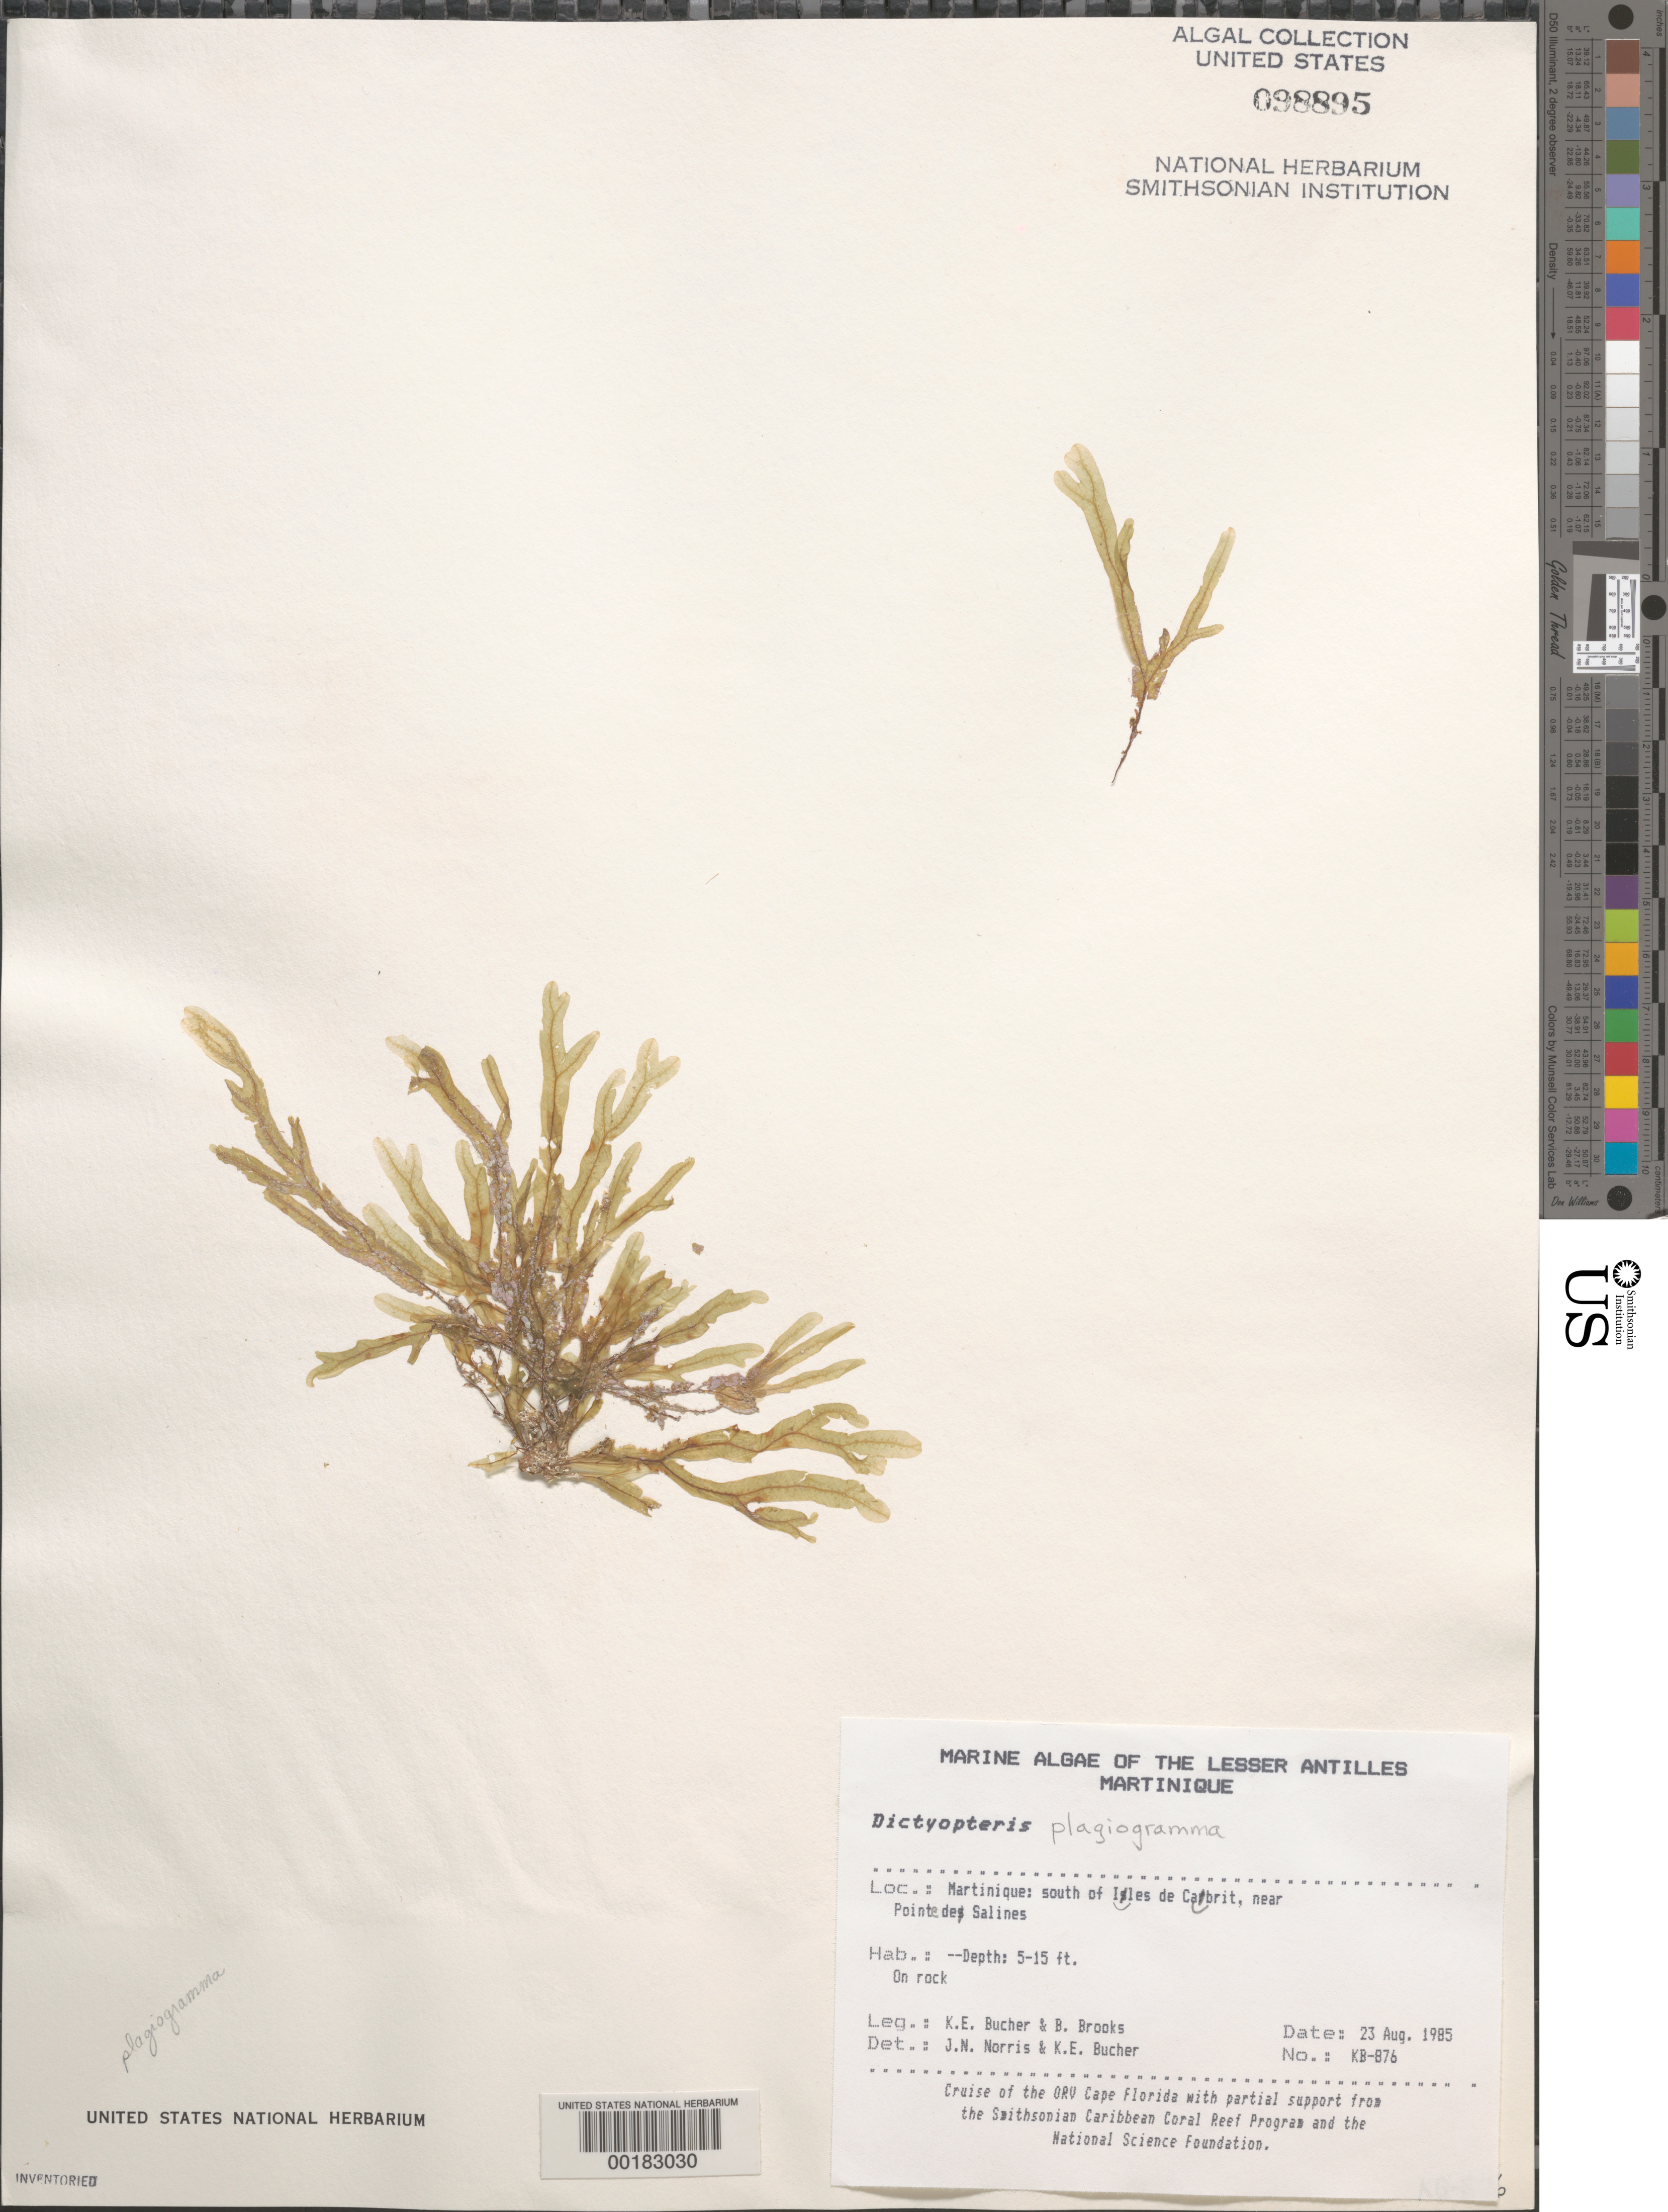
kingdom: Chromista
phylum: Ochrophyta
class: Phaeophyceae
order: Dictyotales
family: Dictyotaceae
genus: Dictyopteris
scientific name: Dictyopteris plagiogramma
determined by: Norris, J. N.; Bucher, K. E.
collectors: K. E. Bucher & B. Brooks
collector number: Kb-876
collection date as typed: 23 Aug 1985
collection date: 1985-08-23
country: Martinique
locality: South of Iles de Cabrit, near Pointe de Salines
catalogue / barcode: US 98895